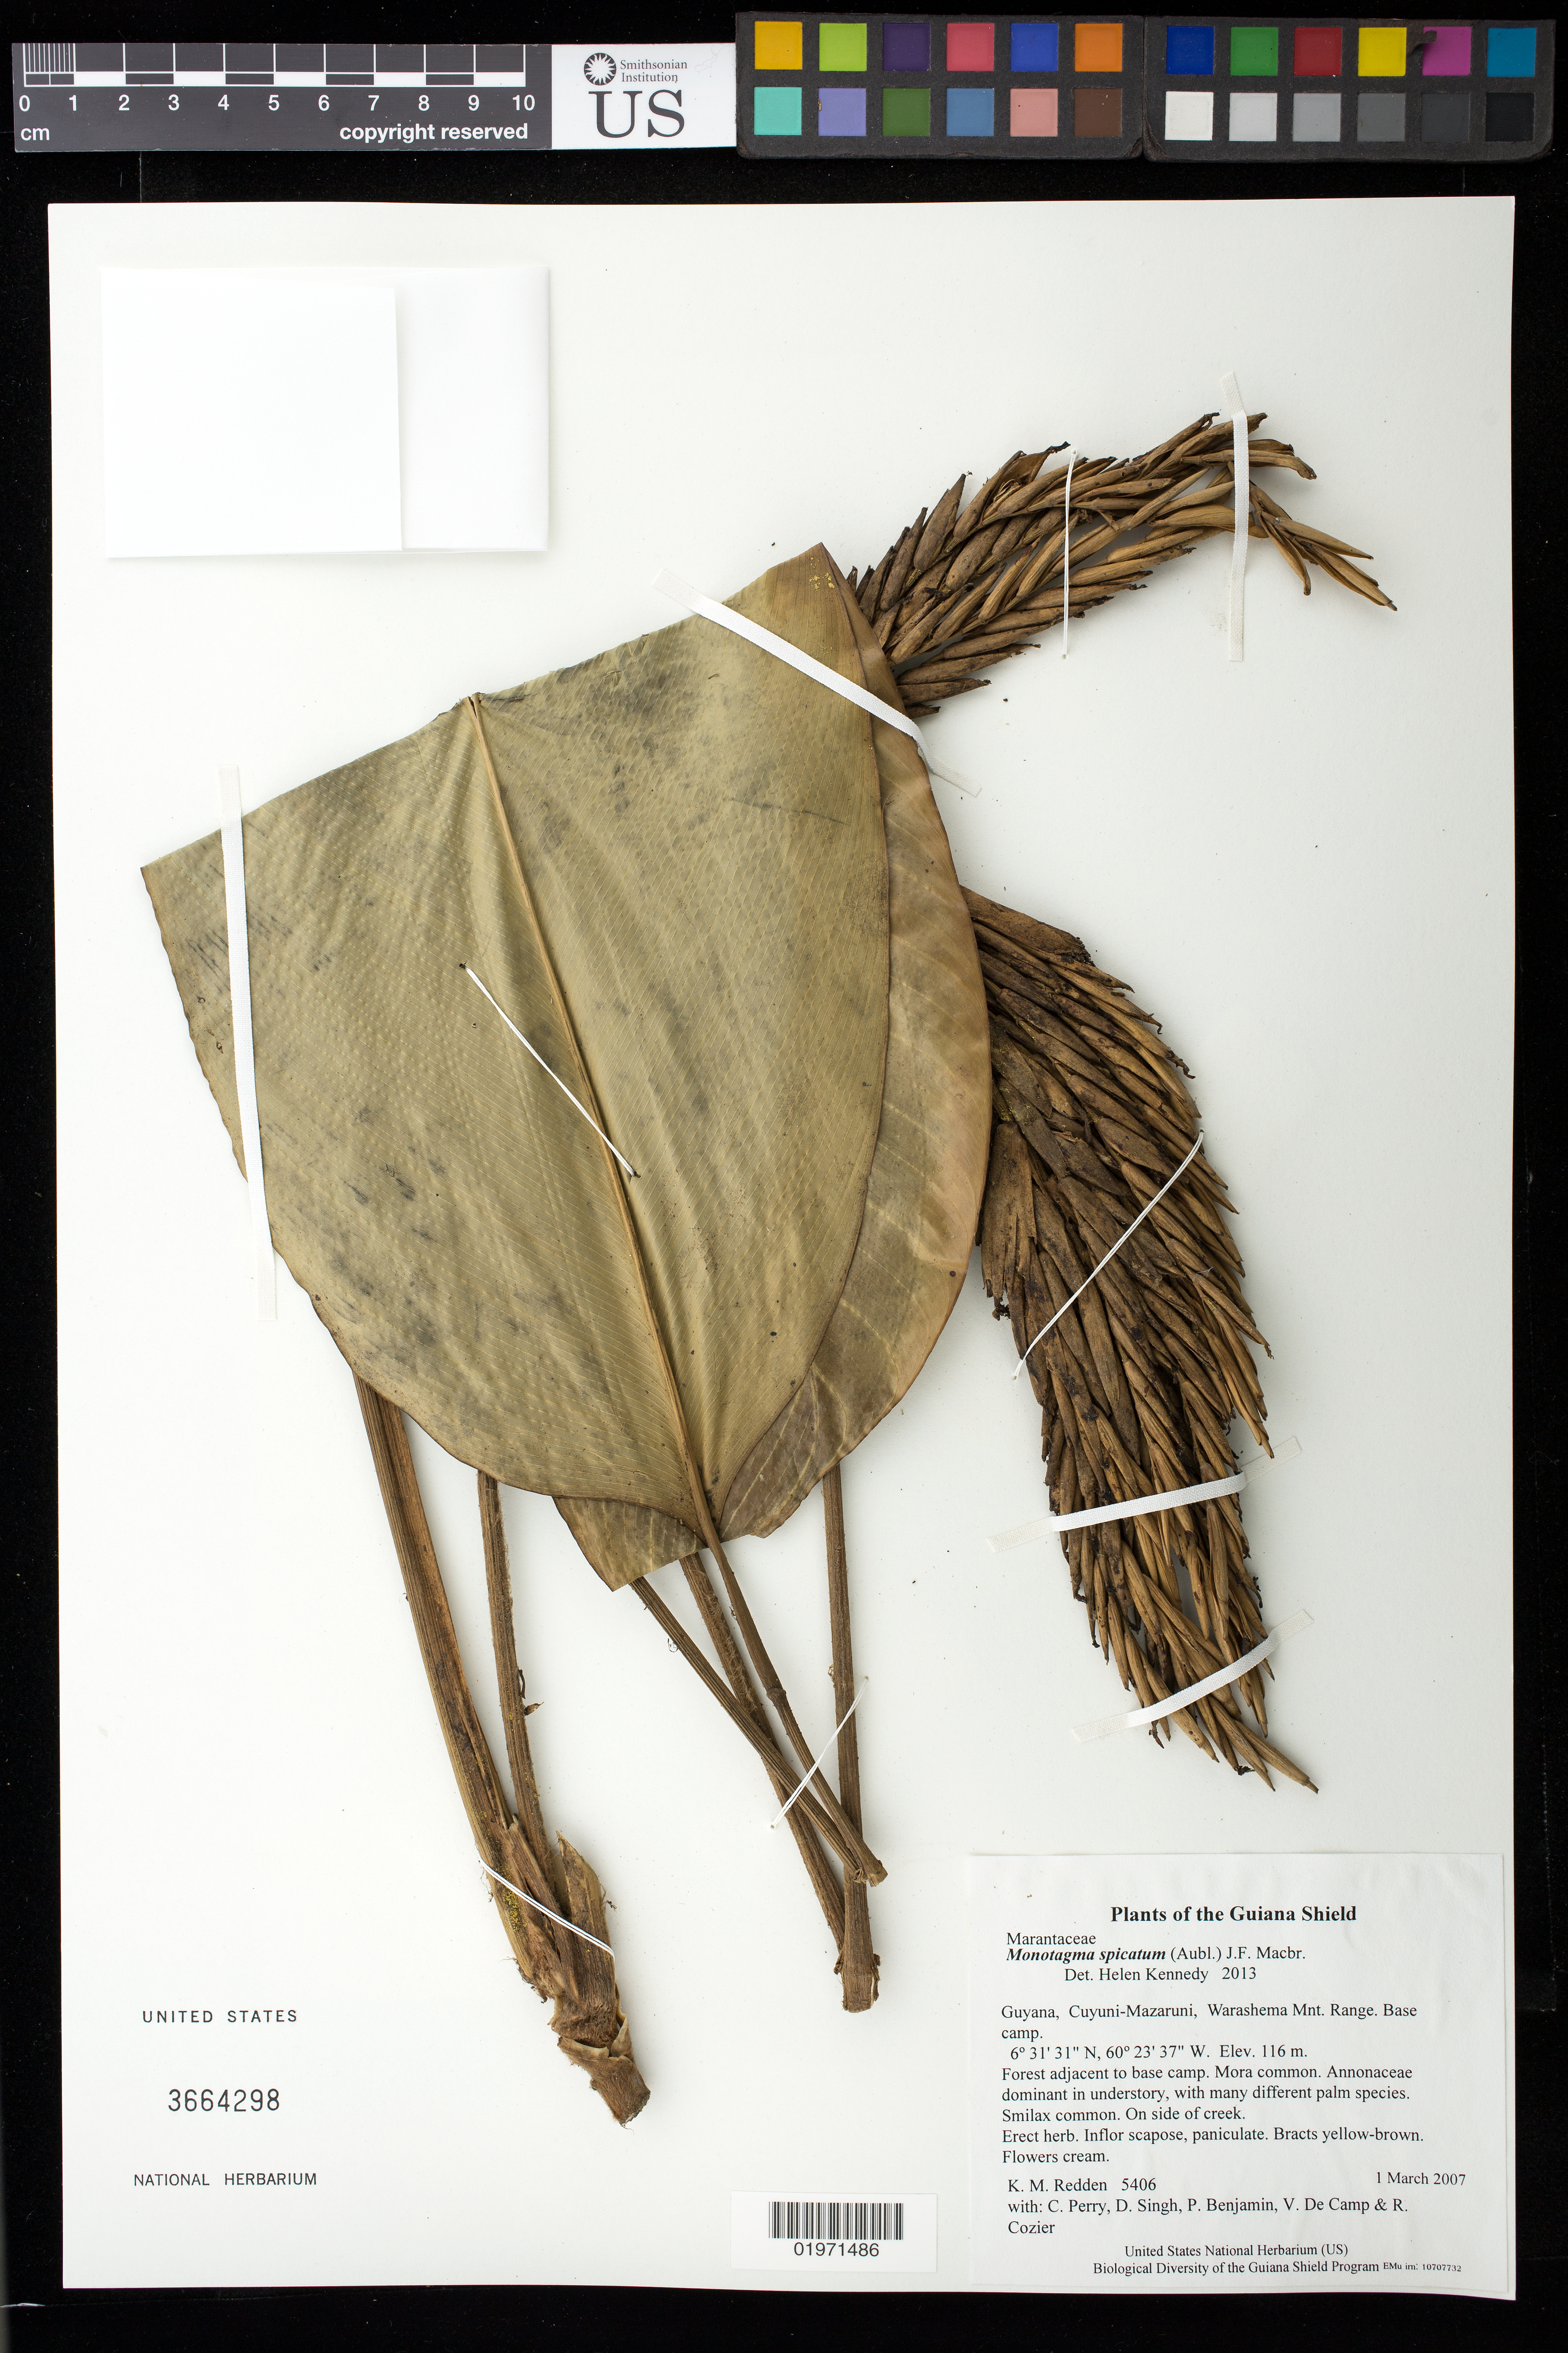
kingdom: Plantae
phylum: Tracheophyta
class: Liliopsida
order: Zingiberales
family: Marantaceae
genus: Monotagma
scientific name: Monotagma spicatum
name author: (Aubl.) J.F. Macbr.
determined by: Kennedy, Helen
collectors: K. M. Redden, C. Perry, D. Singh, P. Benjamin, V. De Camp & R. Cozier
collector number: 5406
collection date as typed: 1 March 2007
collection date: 2007-03-01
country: Guyana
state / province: Cuyuni-Mazaruni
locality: Warashema Mnt. Range. Base camp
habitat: Forest adjacent to base camp. Mora common. Annonaceae dominant in understory, with many different palm species. Smilax common. On side of creek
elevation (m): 116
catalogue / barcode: US 3664298